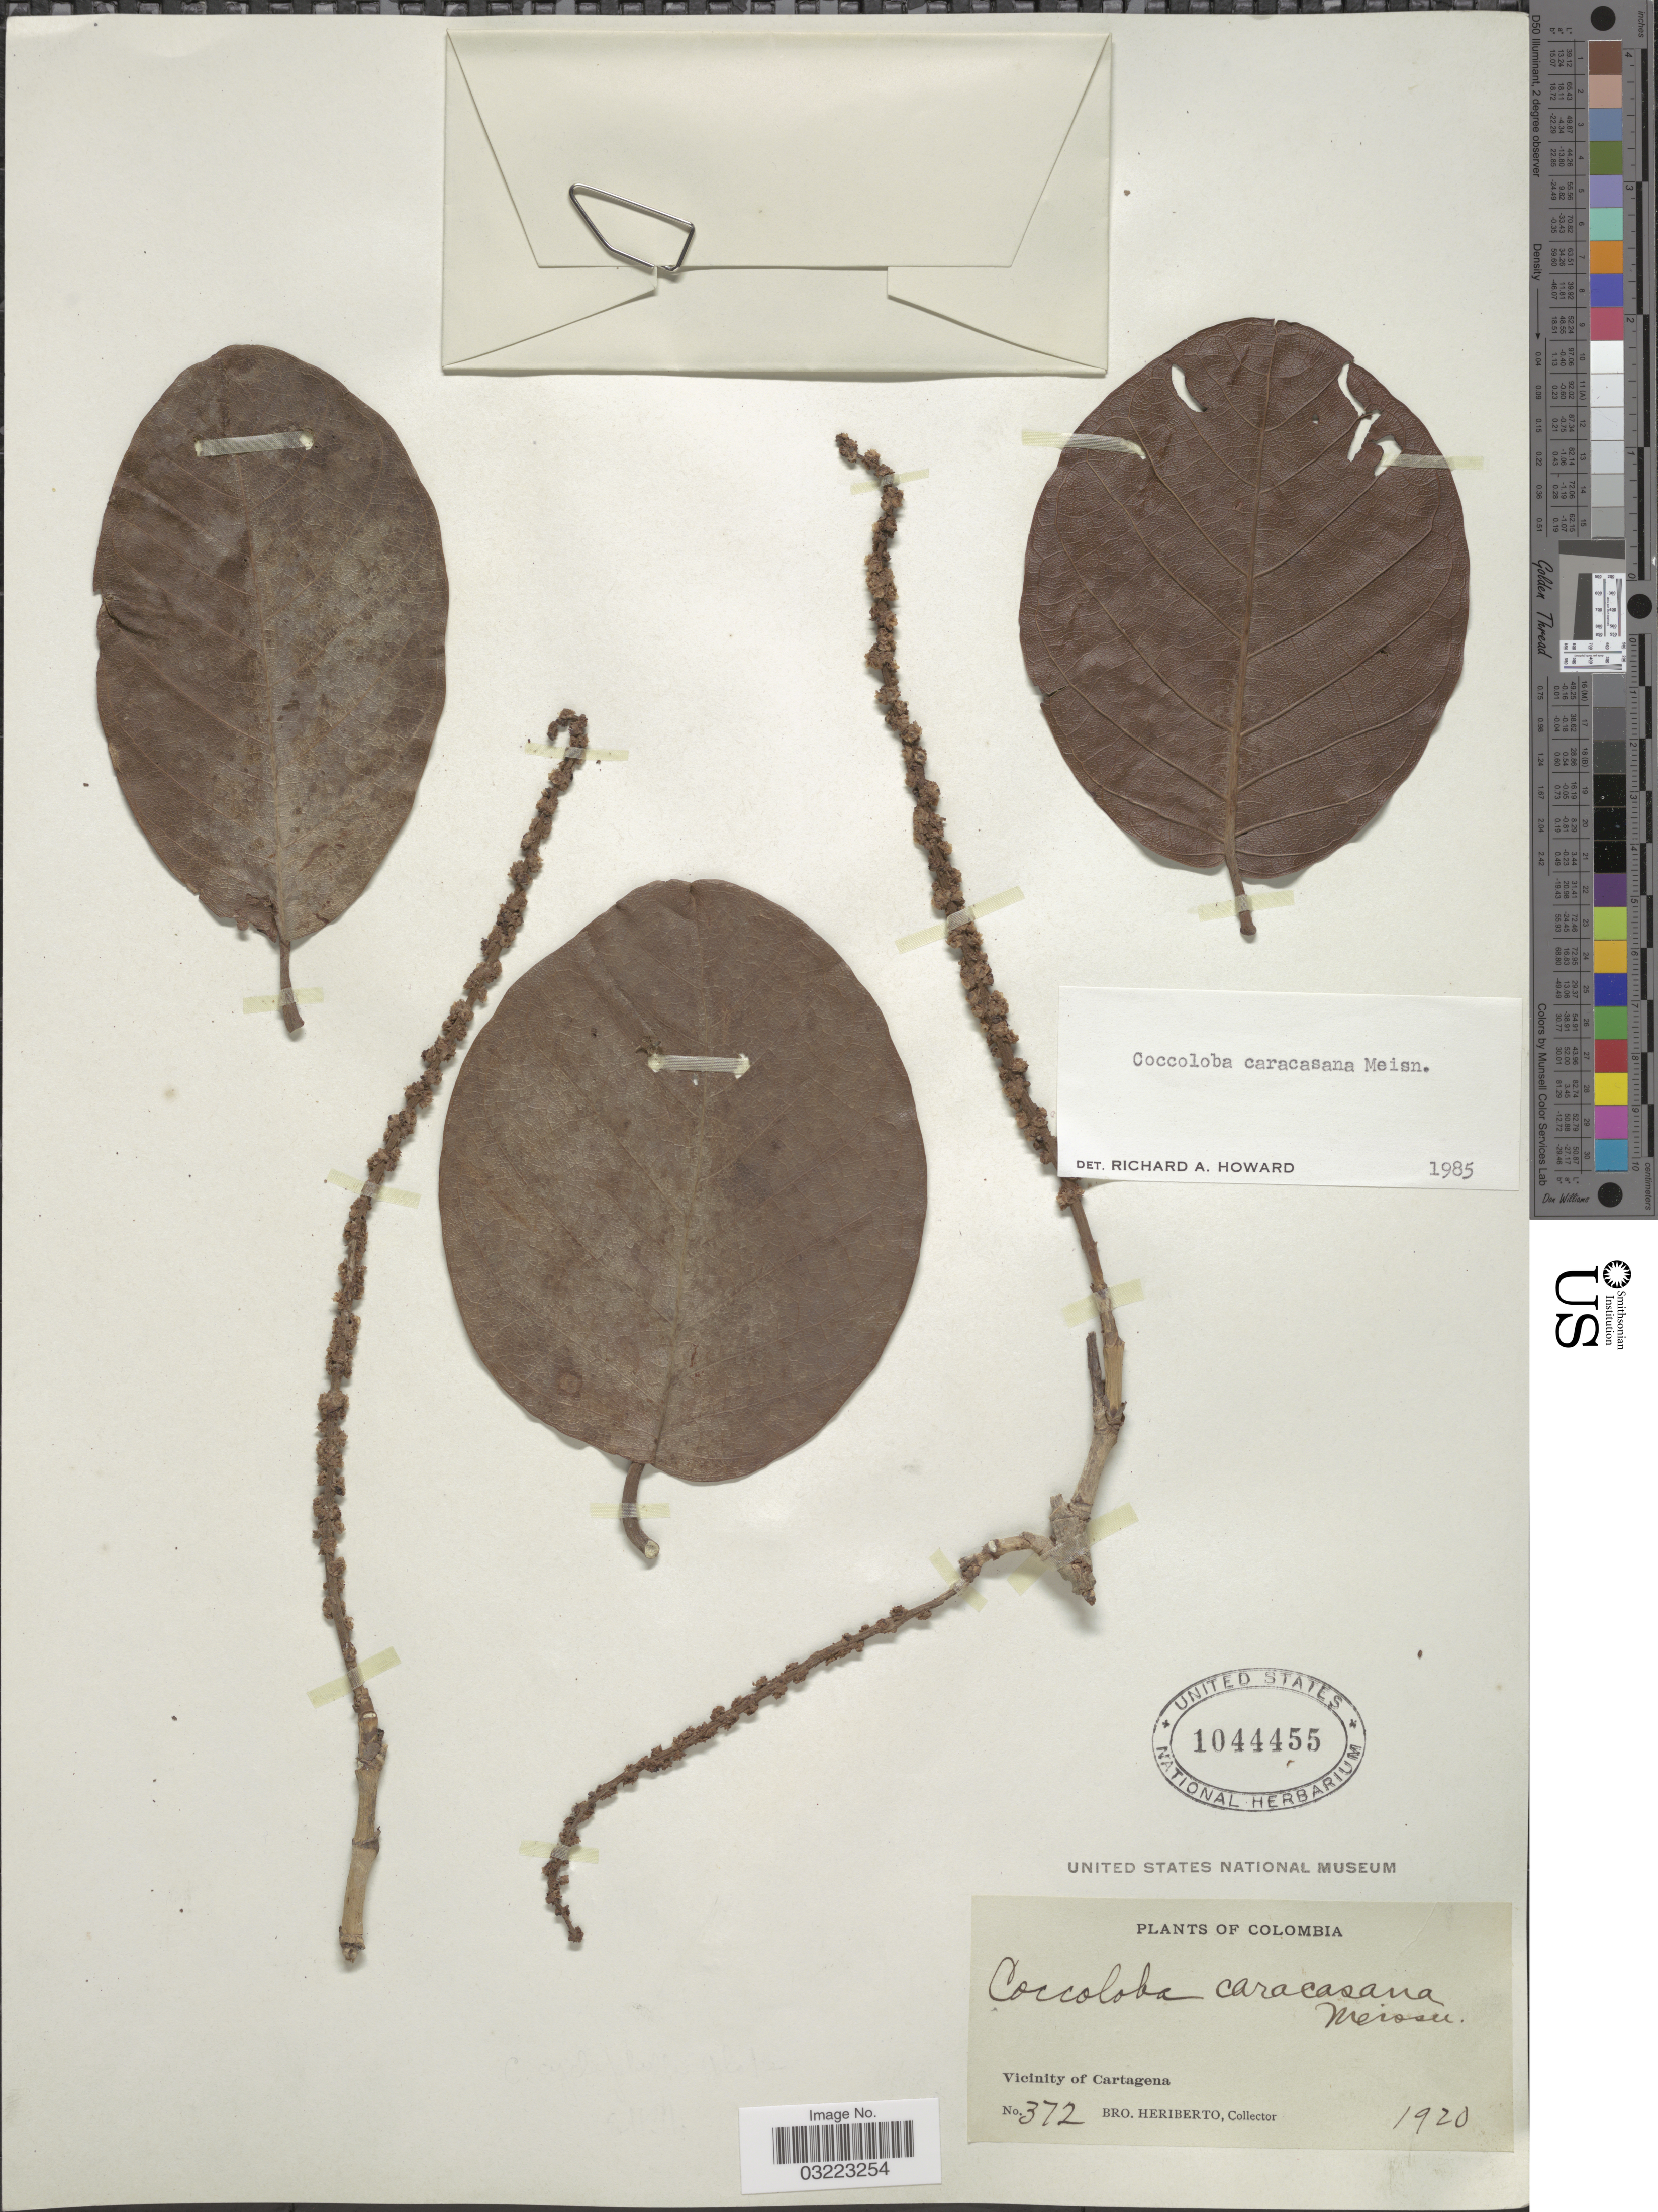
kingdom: Plantae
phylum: Tracheophyta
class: Magnoliopsida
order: Caryophyllales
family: Polygonaceae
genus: Coccoloba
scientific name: Coccoloba caracasana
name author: Meisn.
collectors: B. Heriberto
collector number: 372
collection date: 1920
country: Colombia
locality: Vicinity of Cartagena.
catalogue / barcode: US 1044455